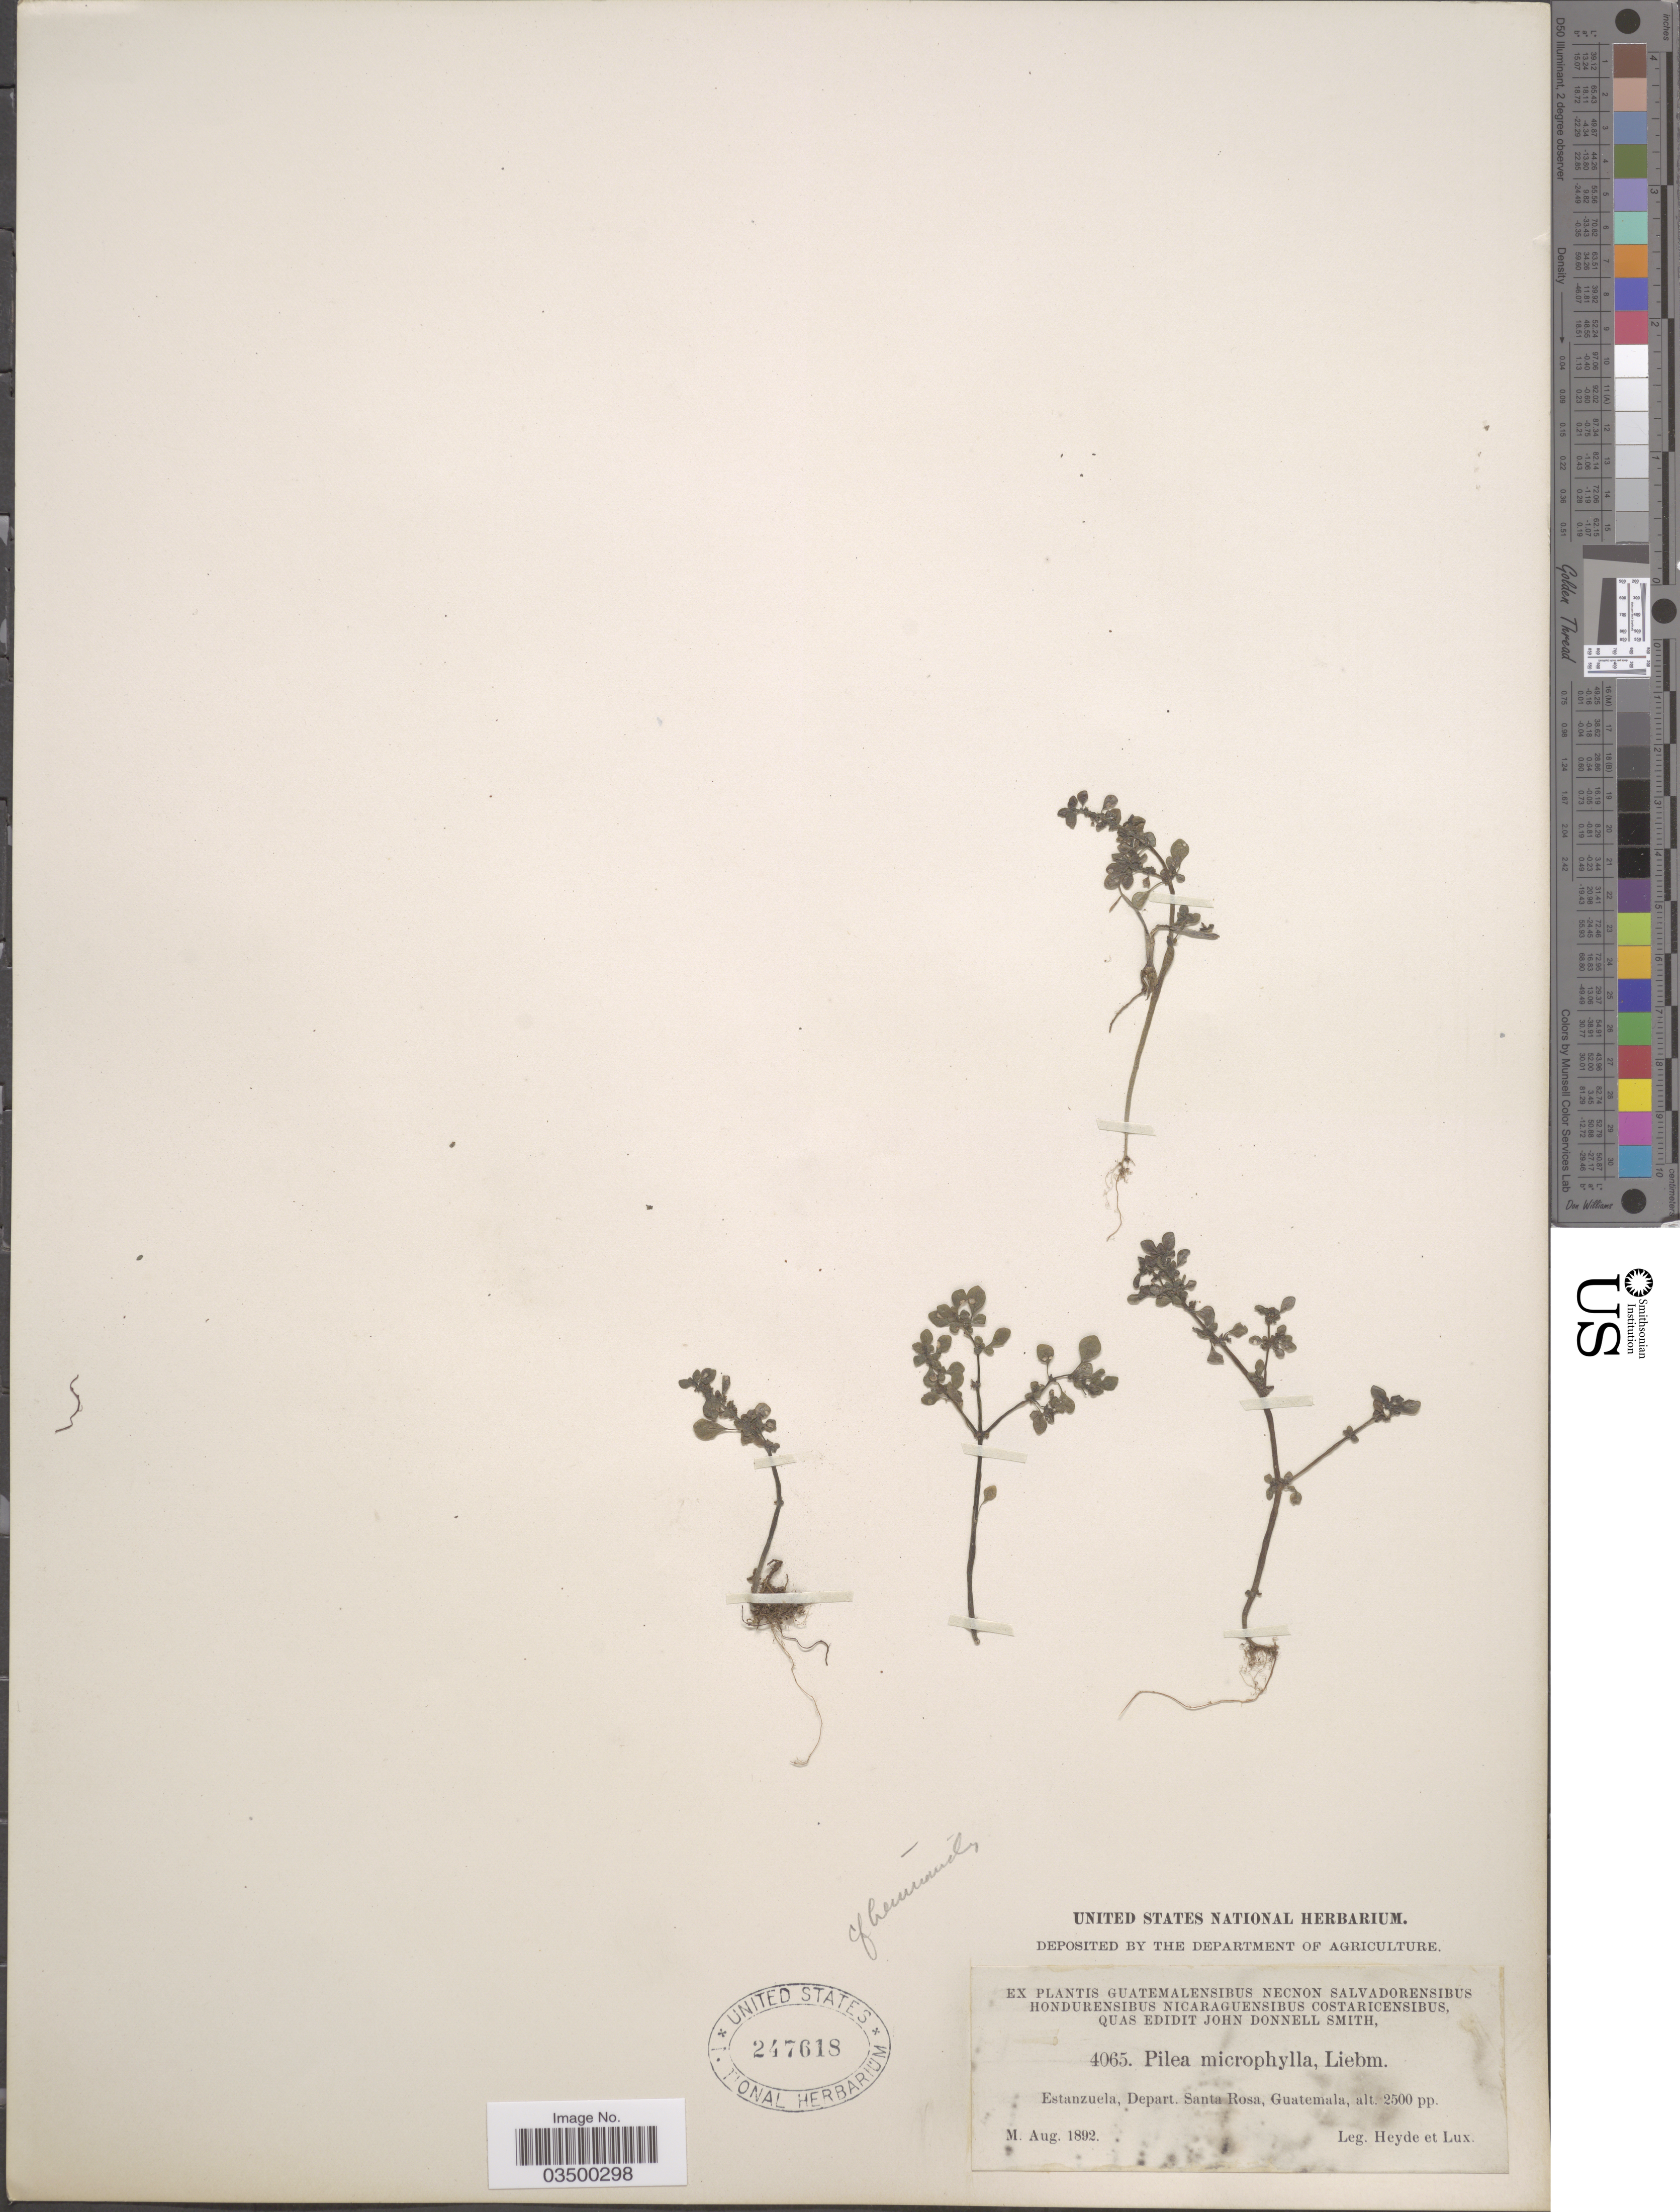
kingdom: Plantae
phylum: Tracheophyta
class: Magnoliopsida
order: Rosales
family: Urticaceae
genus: Pilea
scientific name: Pilea microphylla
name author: (L.) Liebm.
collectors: Heyde & Lux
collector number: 4065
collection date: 1892-08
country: Guatemala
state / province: Santa Rosa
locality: Estanzuela, Depart. Santa Rosa.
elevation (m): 762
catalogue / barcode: US 247618